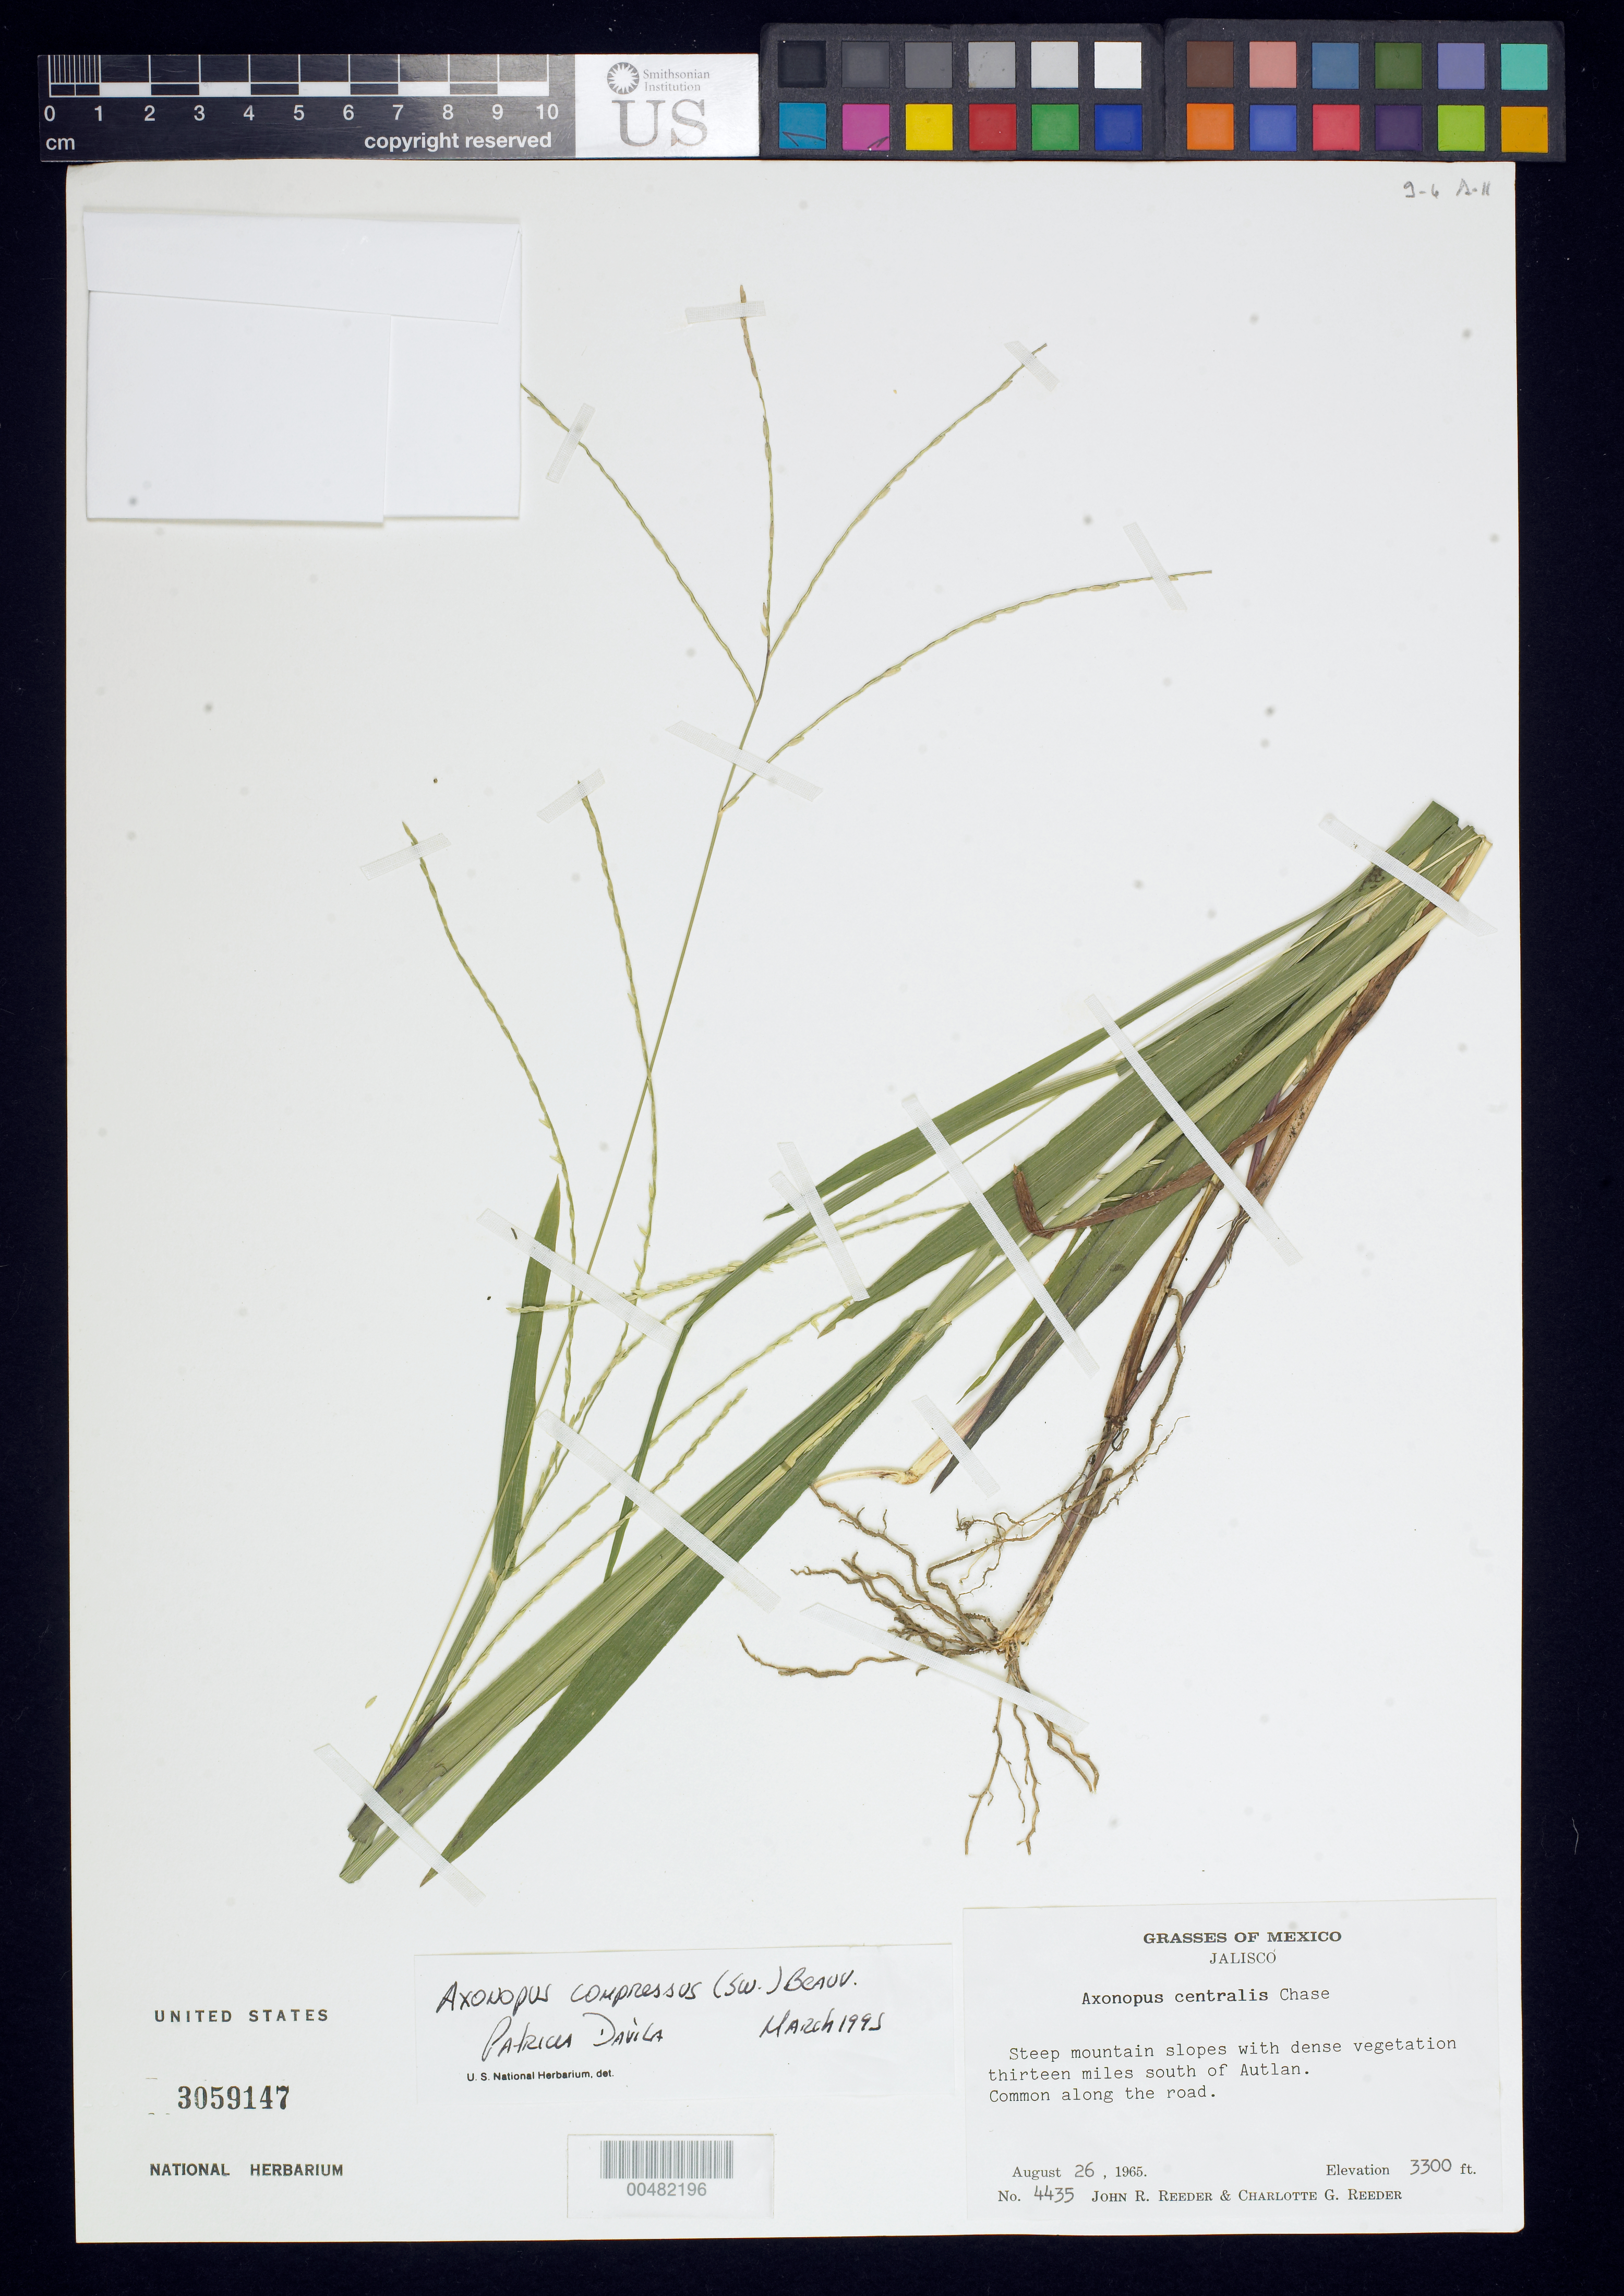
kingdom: Plantae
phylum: Tracheophyta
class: Liliopsida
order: Poales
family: Poaceae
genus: Axonopus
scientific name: Axonopus compressus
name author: (Sw.) P. Beauv.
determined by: Dávila, P. D.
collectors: J. R. Reeder & C. G. Reeder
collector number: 4435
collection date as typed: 26 Aug 1965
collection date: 1965-08-26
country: Mexico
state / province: Jalisco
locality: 13 mi S of Autlan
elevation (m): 1006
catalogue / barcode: US 3059147